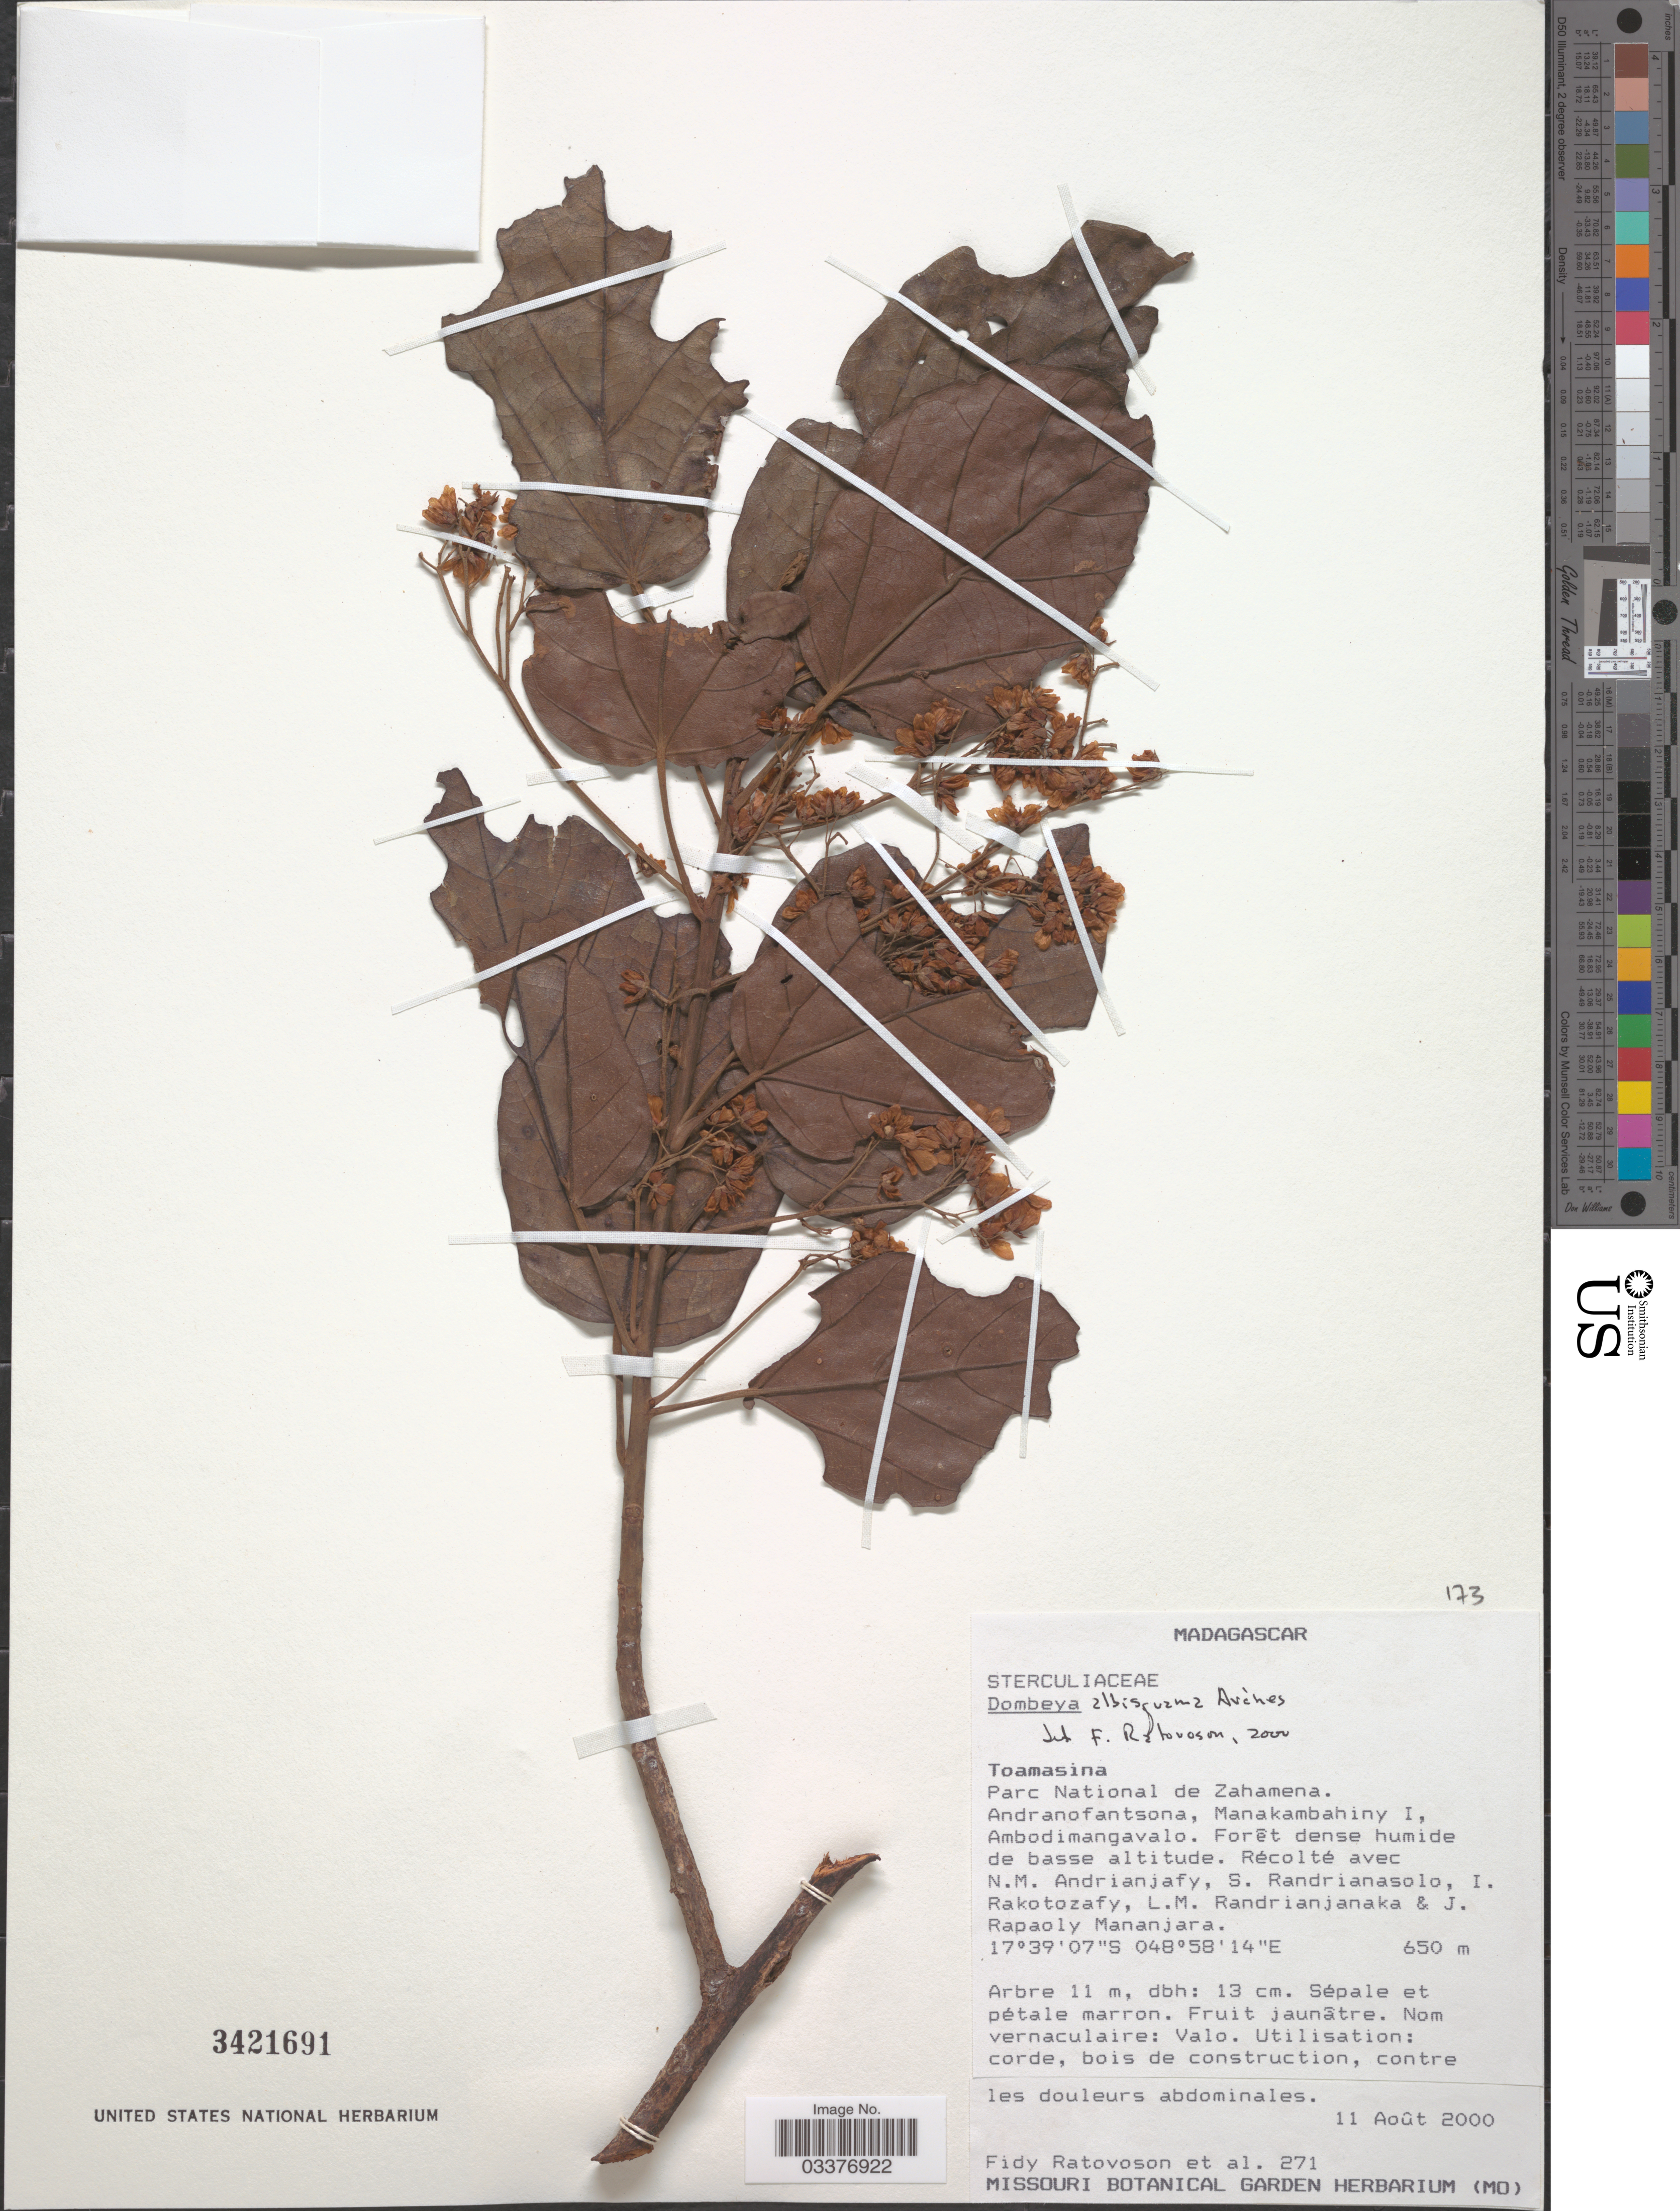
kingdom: Plantae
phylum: Tracheophyta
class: Magnoliopsida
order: Malvales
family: Malvaceae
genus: Dombeya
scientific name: Dombeya albisquama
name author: Arènes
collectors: F. Ratovoson, N. M. Andrianjafy, S. Randrianasolo, I. Rakotozafy & et al.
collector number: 271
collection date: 2000-08-11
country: Madagascar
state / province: Analanjirofo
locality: Parc National de Zahamena. Andranofantsona, Manakambahiny I, Ambodimangavalo.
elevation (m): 650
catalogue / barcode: US 3421691